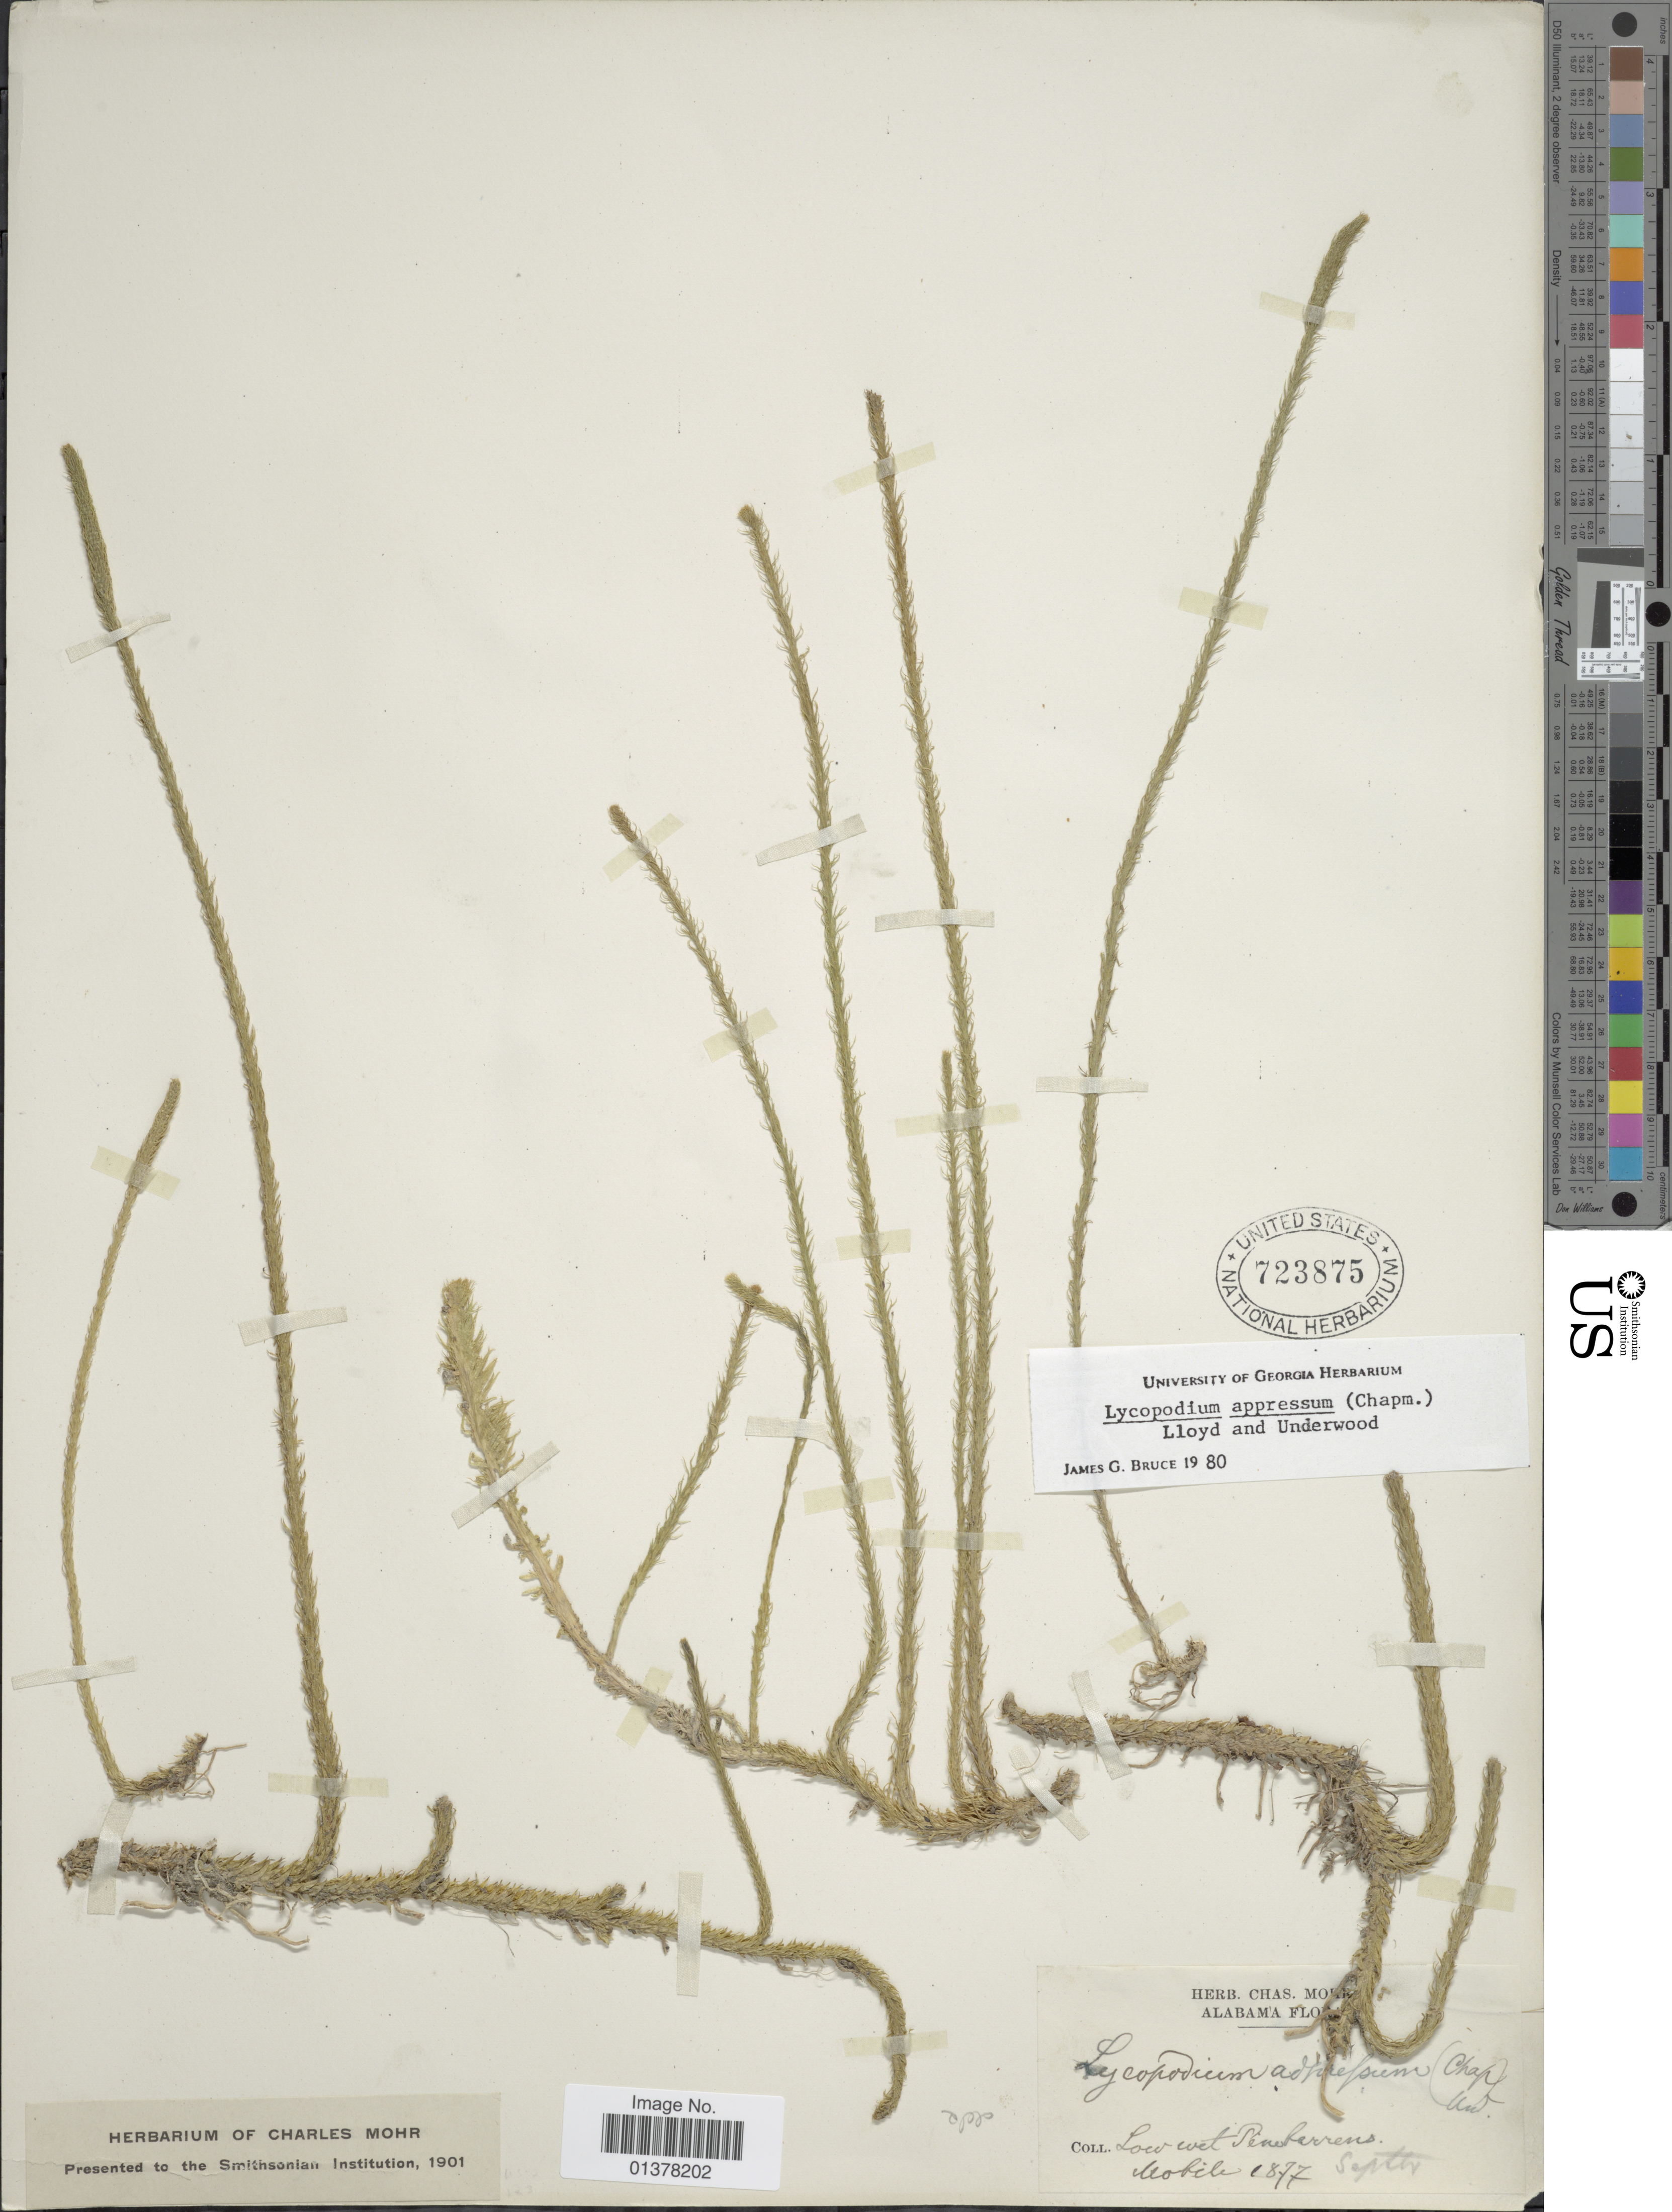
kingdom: Plantae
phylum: Tracheophyta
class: Lycopodiopsida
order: Lycopodiales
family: Lycopodiaceae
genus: Lycopodiella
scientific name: Lycopodiella appressa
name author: (Chapm.) Cranfill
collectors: ex herb. Charles Mohr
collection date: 1877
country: United States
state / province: Alabama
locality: Mobile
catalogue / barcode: US 723875